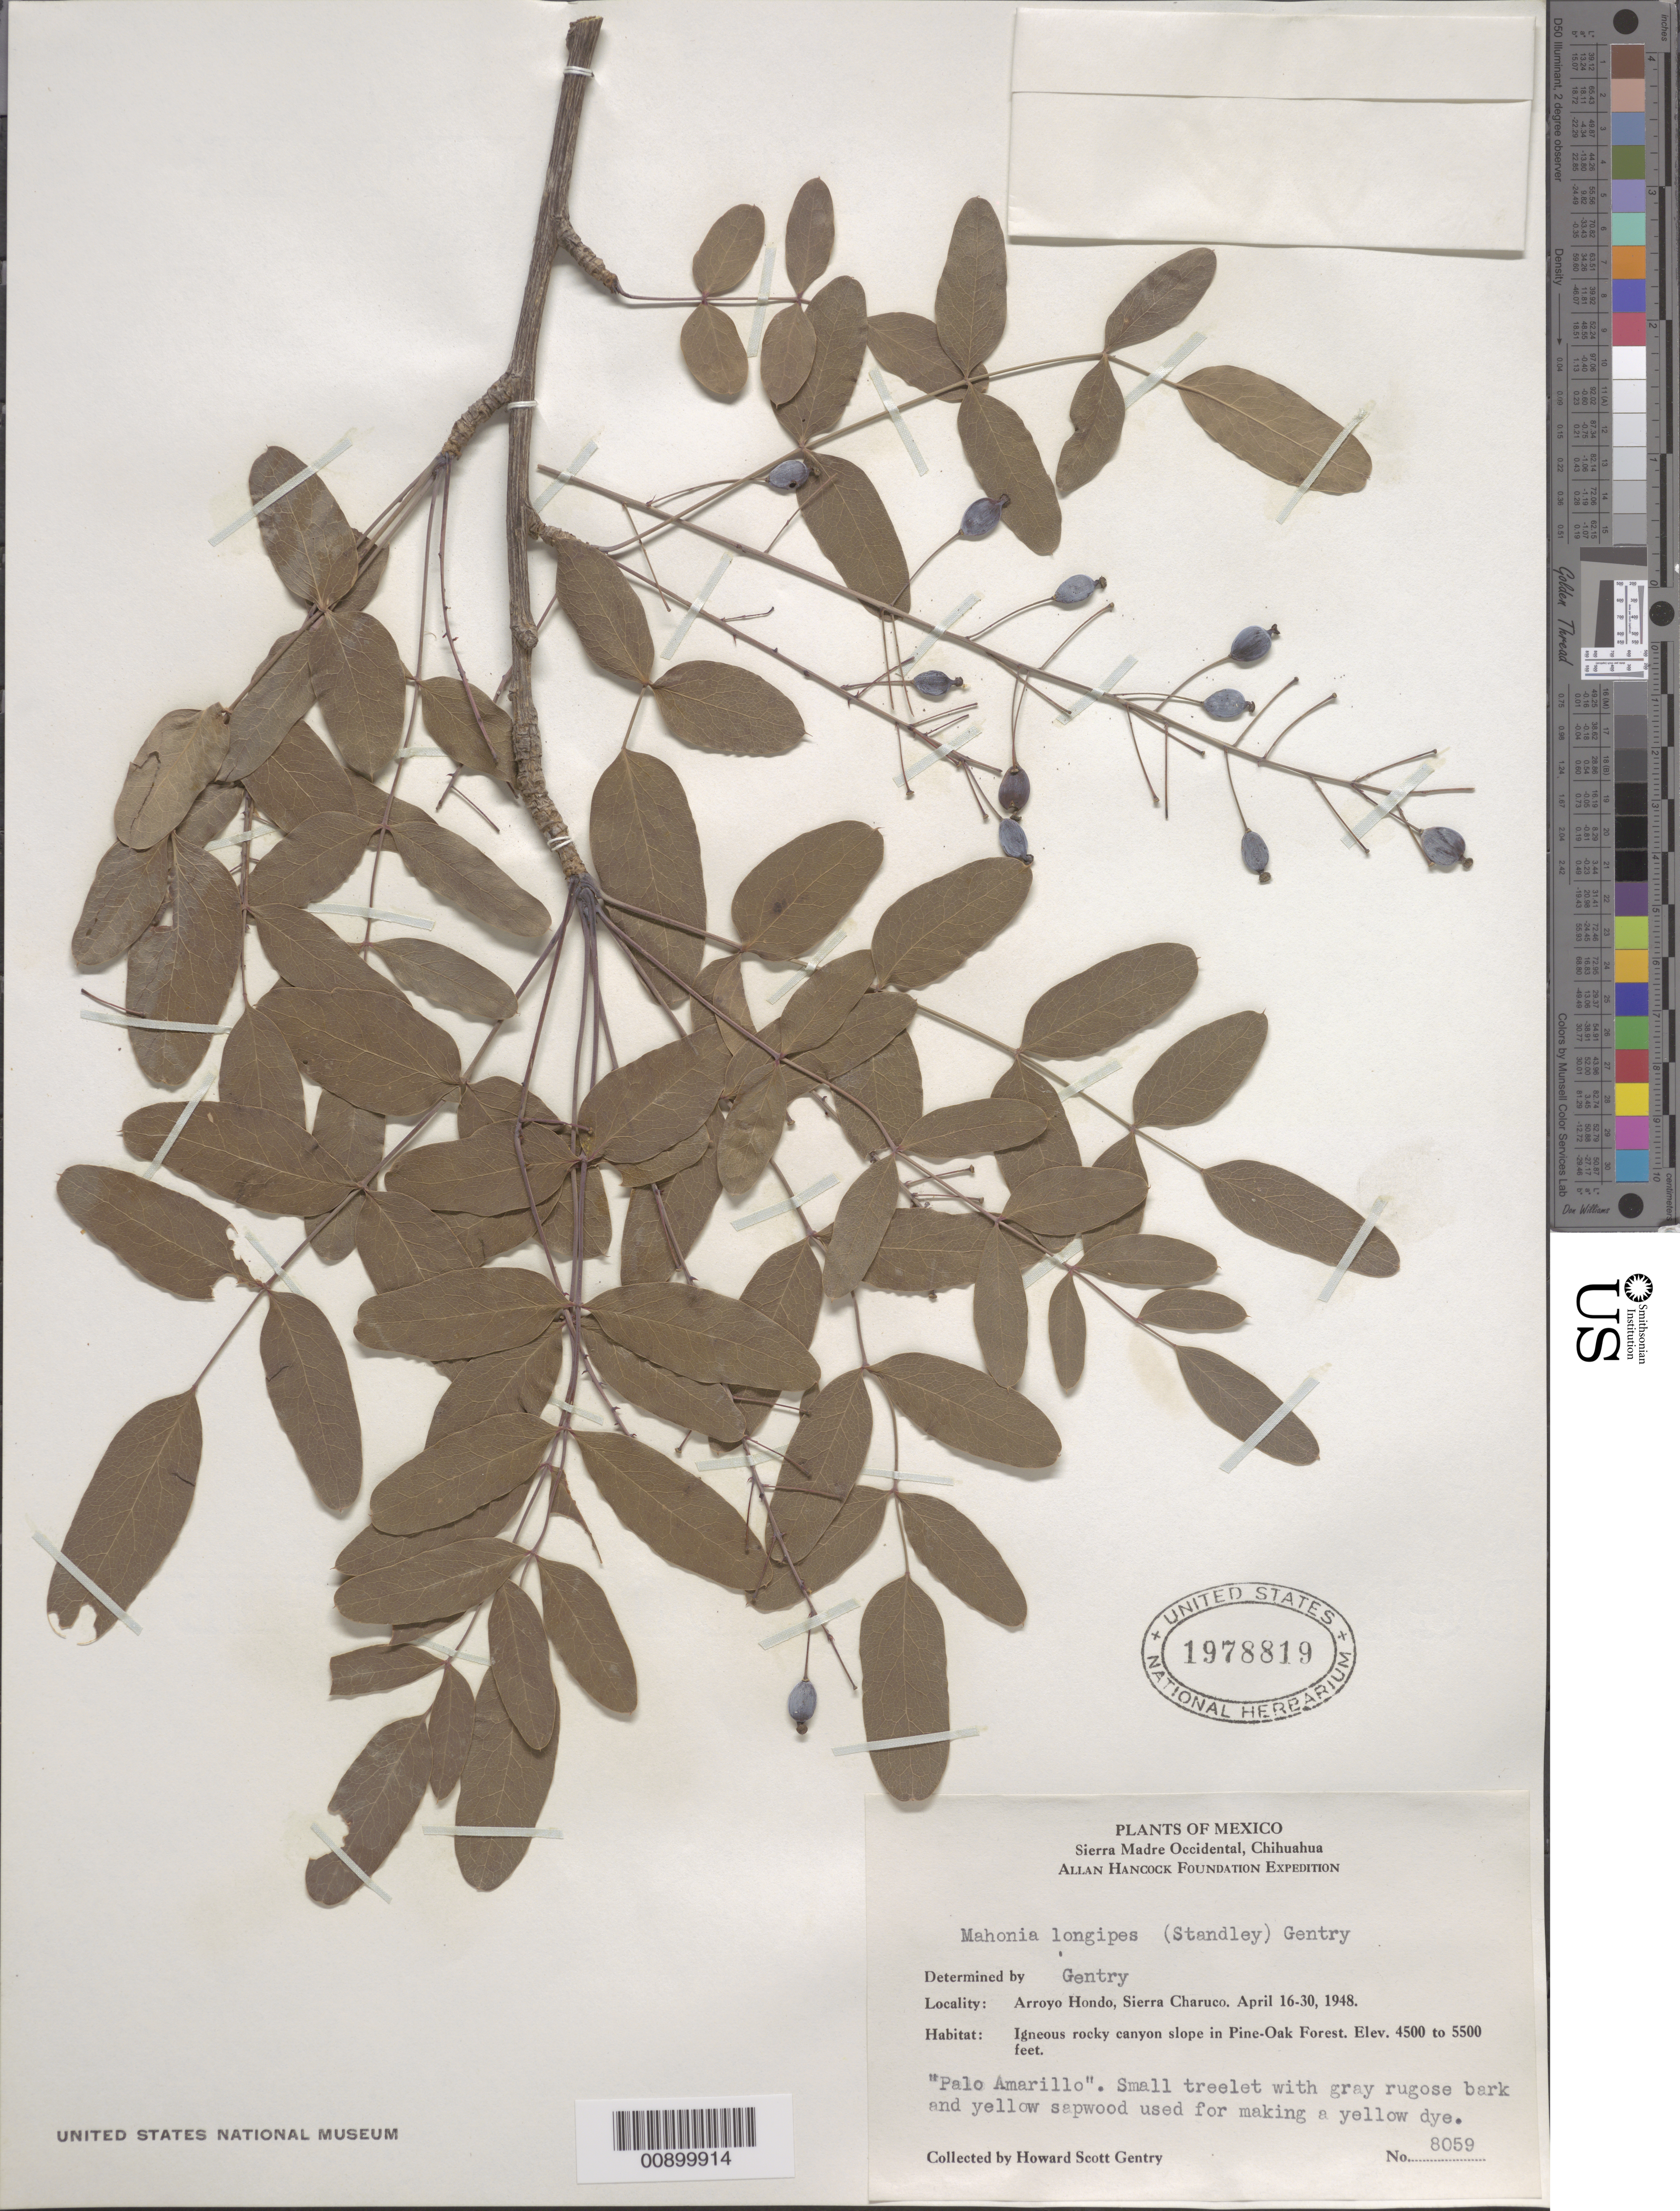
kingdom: Plantae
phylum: Tracheophyta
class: Magnoliopsida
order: Ranunculales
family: Berberidaceae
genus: Mahonia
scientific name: Mahonia longipes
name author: (Standl.) Gentry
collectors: H. S. Gentry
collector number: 8059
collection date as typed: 16 Apr 1948 to 30 Apr 1948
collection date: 1948-04-16/1948-04-30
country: Mexico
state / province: Chihuahua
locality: Arroyo Hondo, Sierra Charuco, Chihuahua.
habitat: Igneous rocky canyon slope in Pine-Oak forest.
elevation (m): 1372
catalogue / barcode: US 1978819